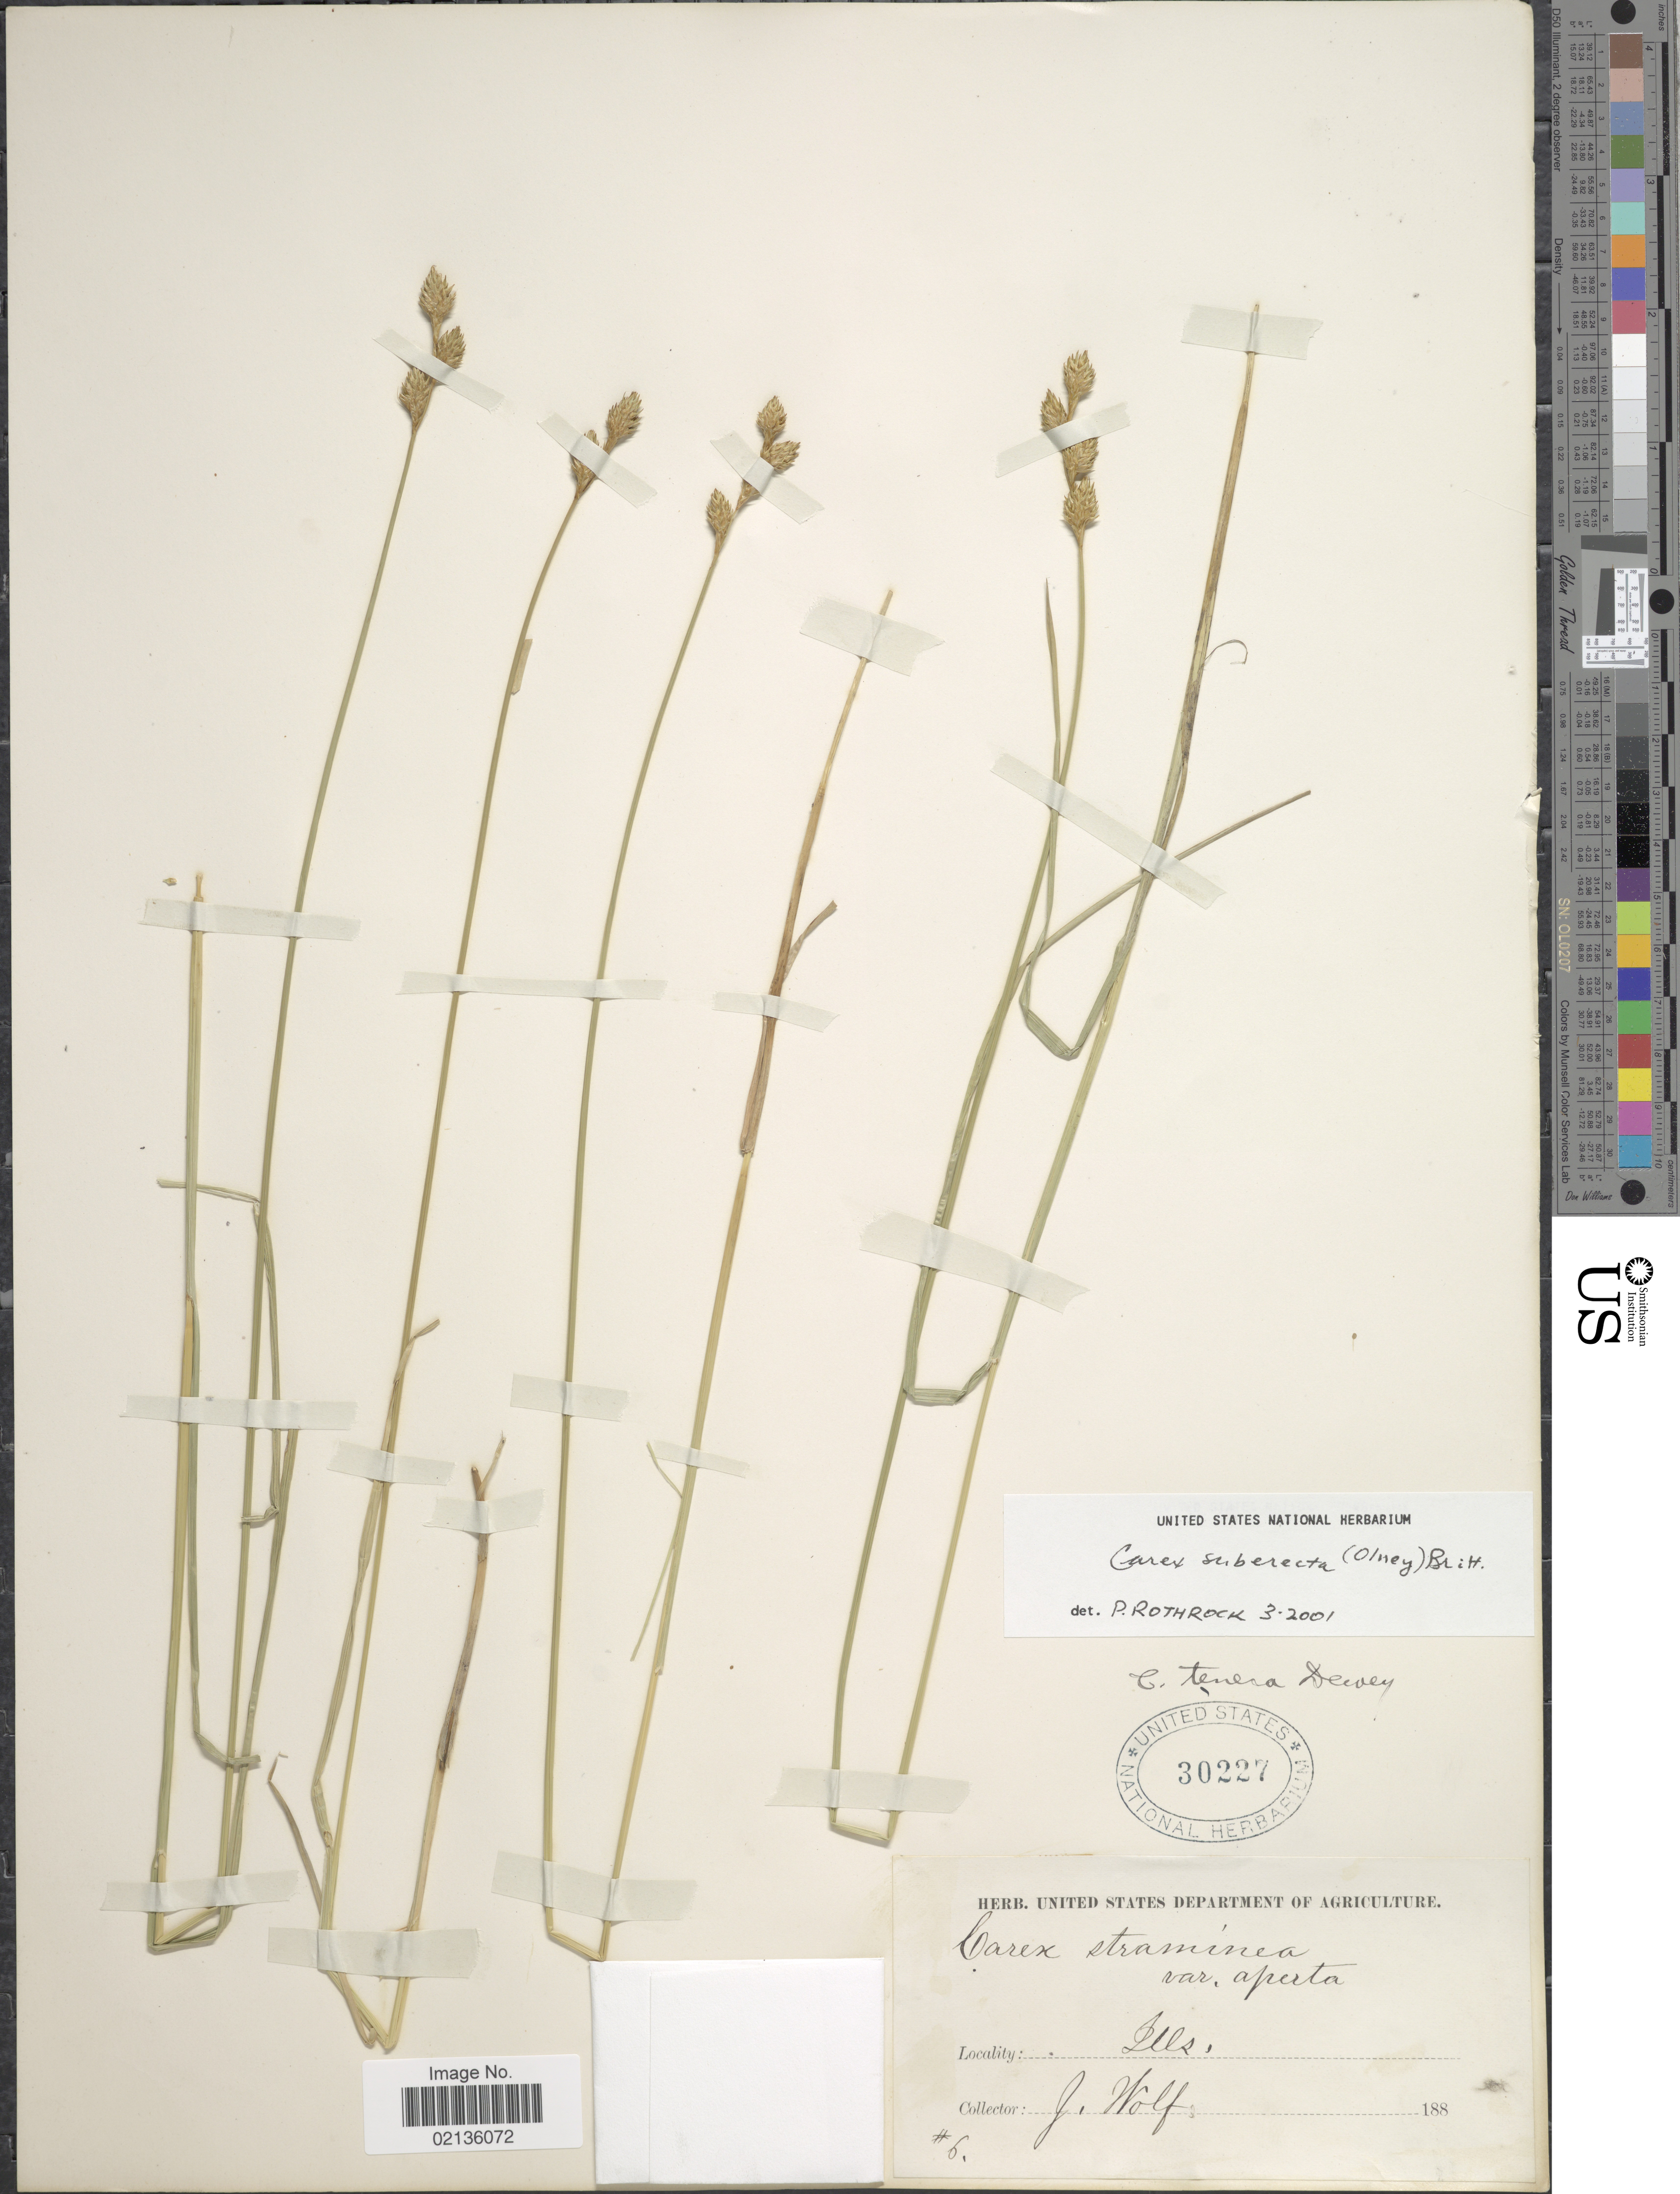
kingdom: Plantae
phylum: Tracheophyta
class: Liliopsida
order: Poales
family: Cyperaceae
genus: Carex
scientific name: Carex suberecta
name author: (Olney) Britton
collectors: J. Wolf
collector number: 6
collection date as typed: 188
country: United States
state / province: Illinois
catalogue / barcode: US 30227